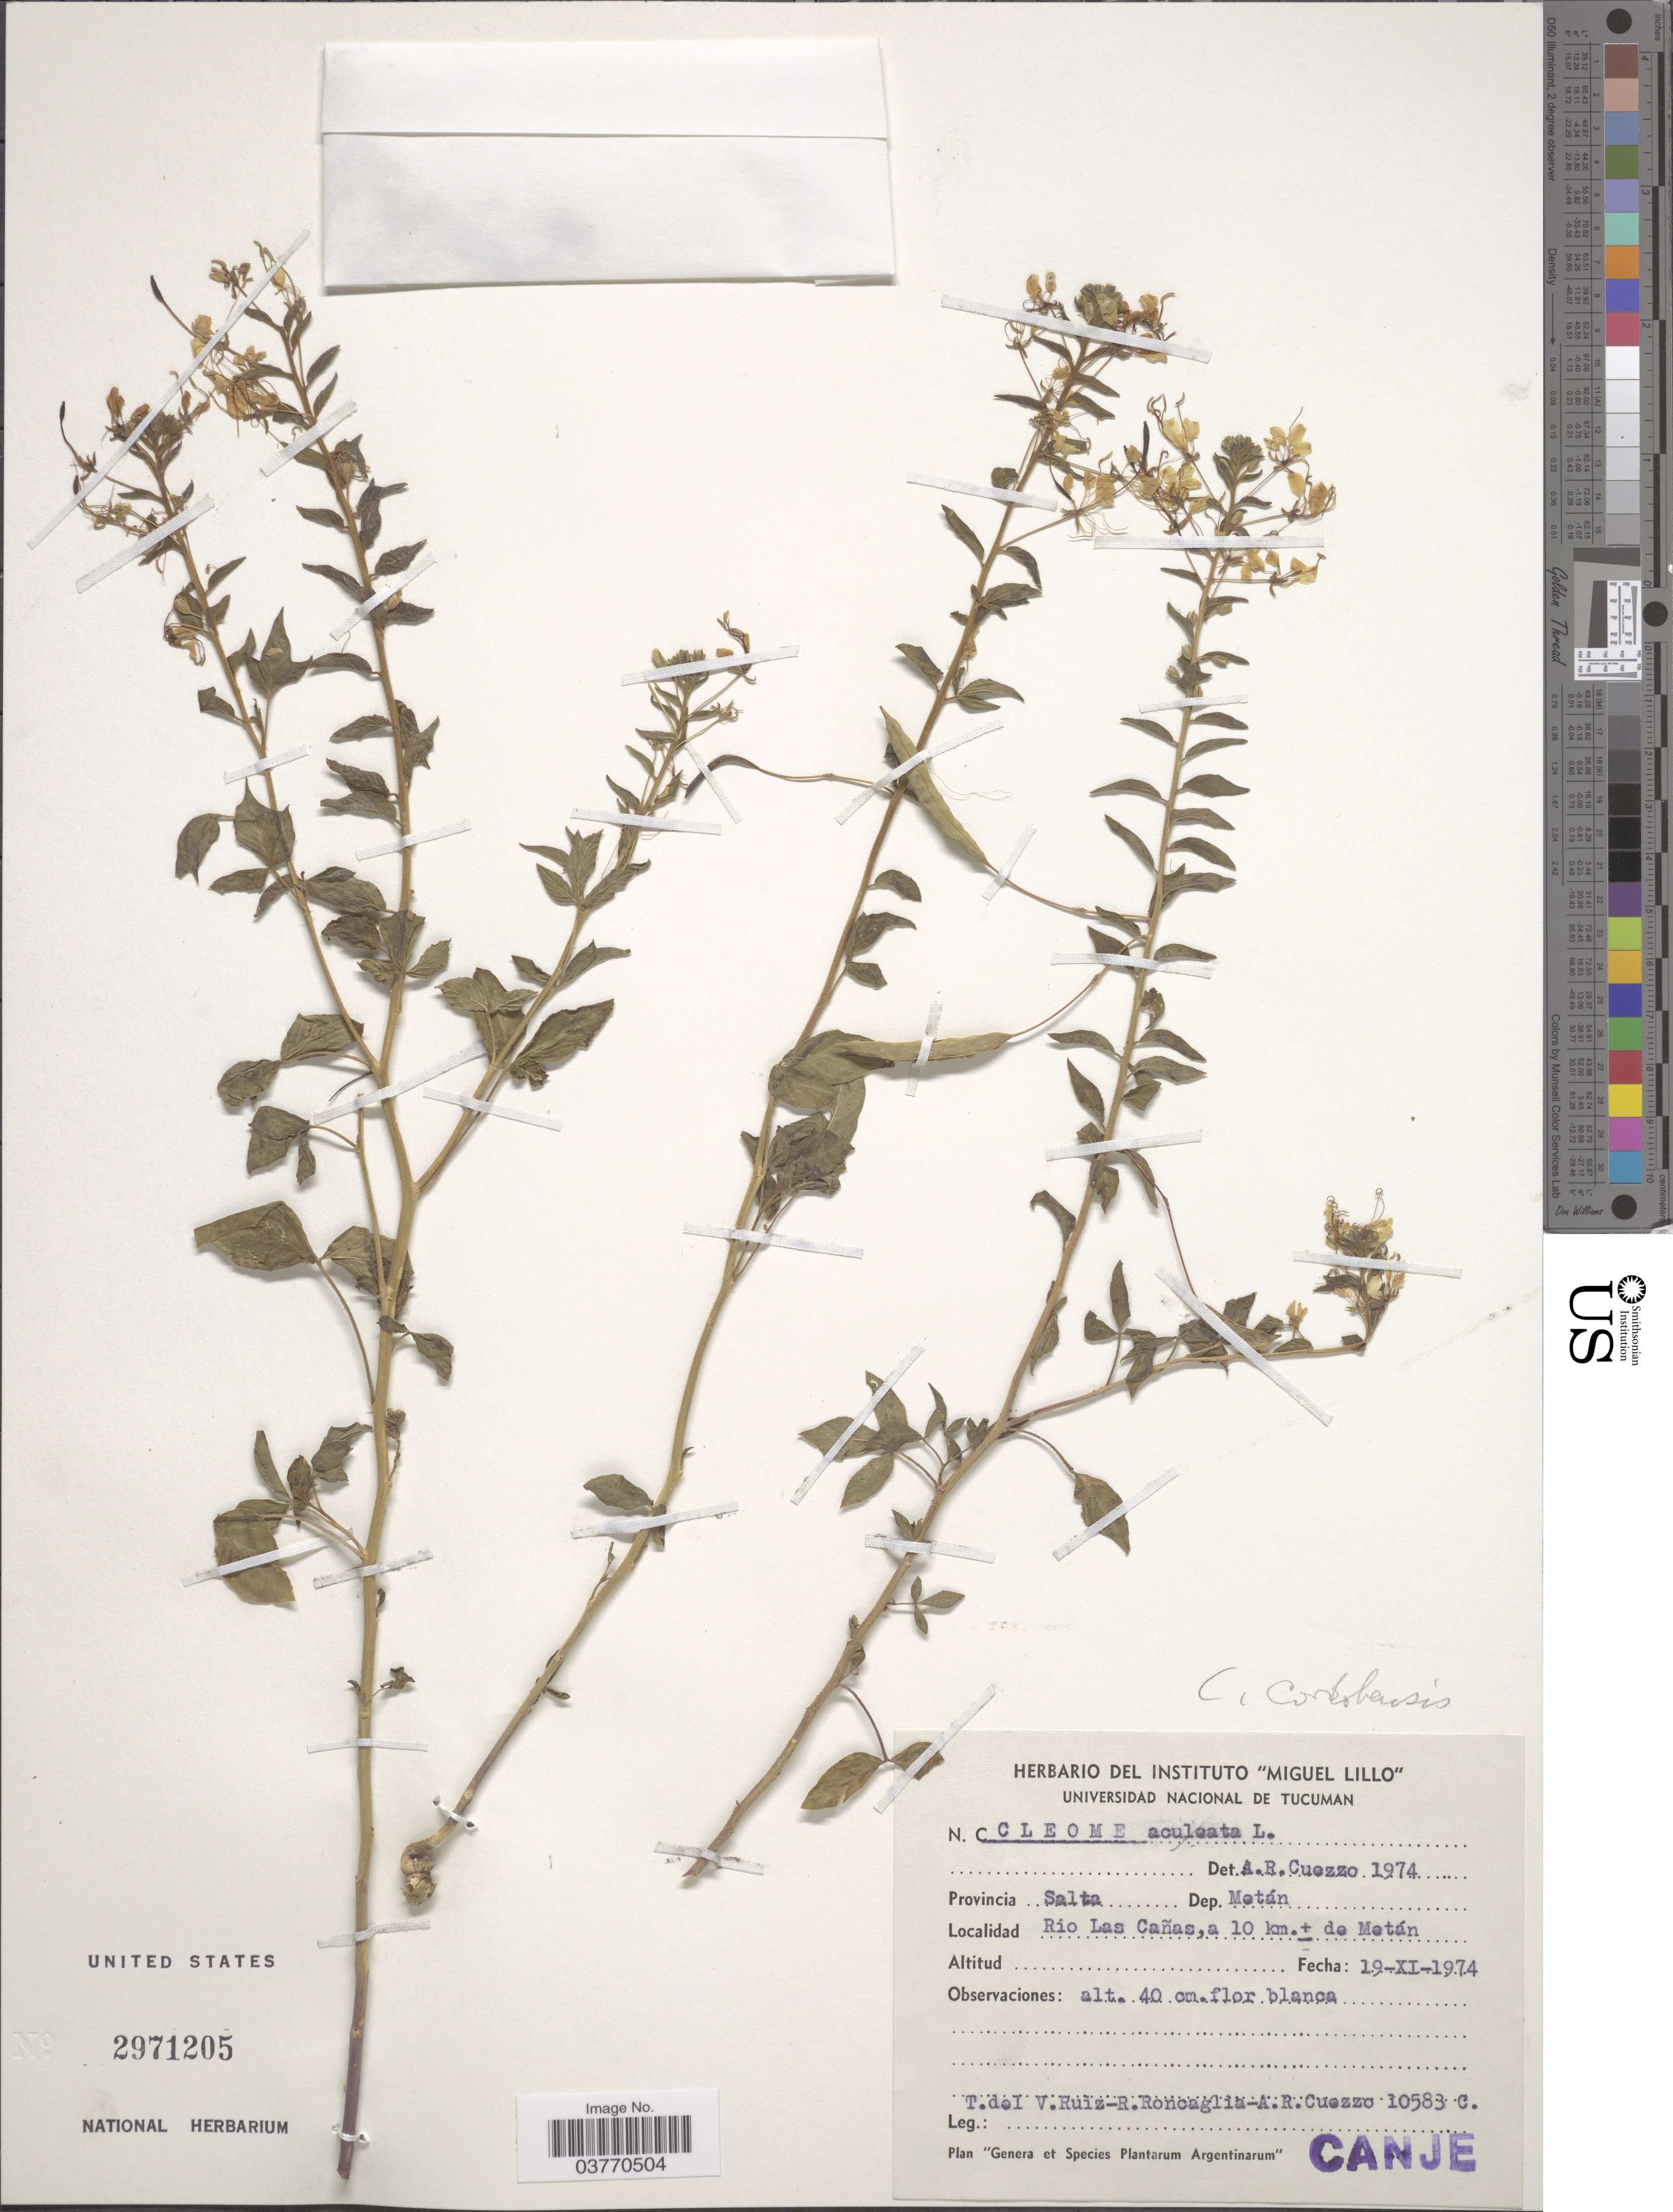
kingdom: Plantae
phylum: Tracheophyta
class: Magnoliopsida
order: Brassicales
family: Cleomaceae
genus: Tarenaya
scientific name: Tarenaya cordobensis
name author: (Eichler ex Griseb.) Arana & Oggero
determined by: Strong, Mark T., (BOT), Smithsonian Institution - National Museum of Natural History (UNITED STATES)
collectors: T. Ruiz, R. Ronoaglia & A. Cuezzo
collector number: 10583c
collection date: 1974-11-19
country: Argentina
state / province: Salta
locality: Dep. Metán. Rio Las Cañas, a 10 km. ± de Metán.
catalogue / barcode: US 2971205